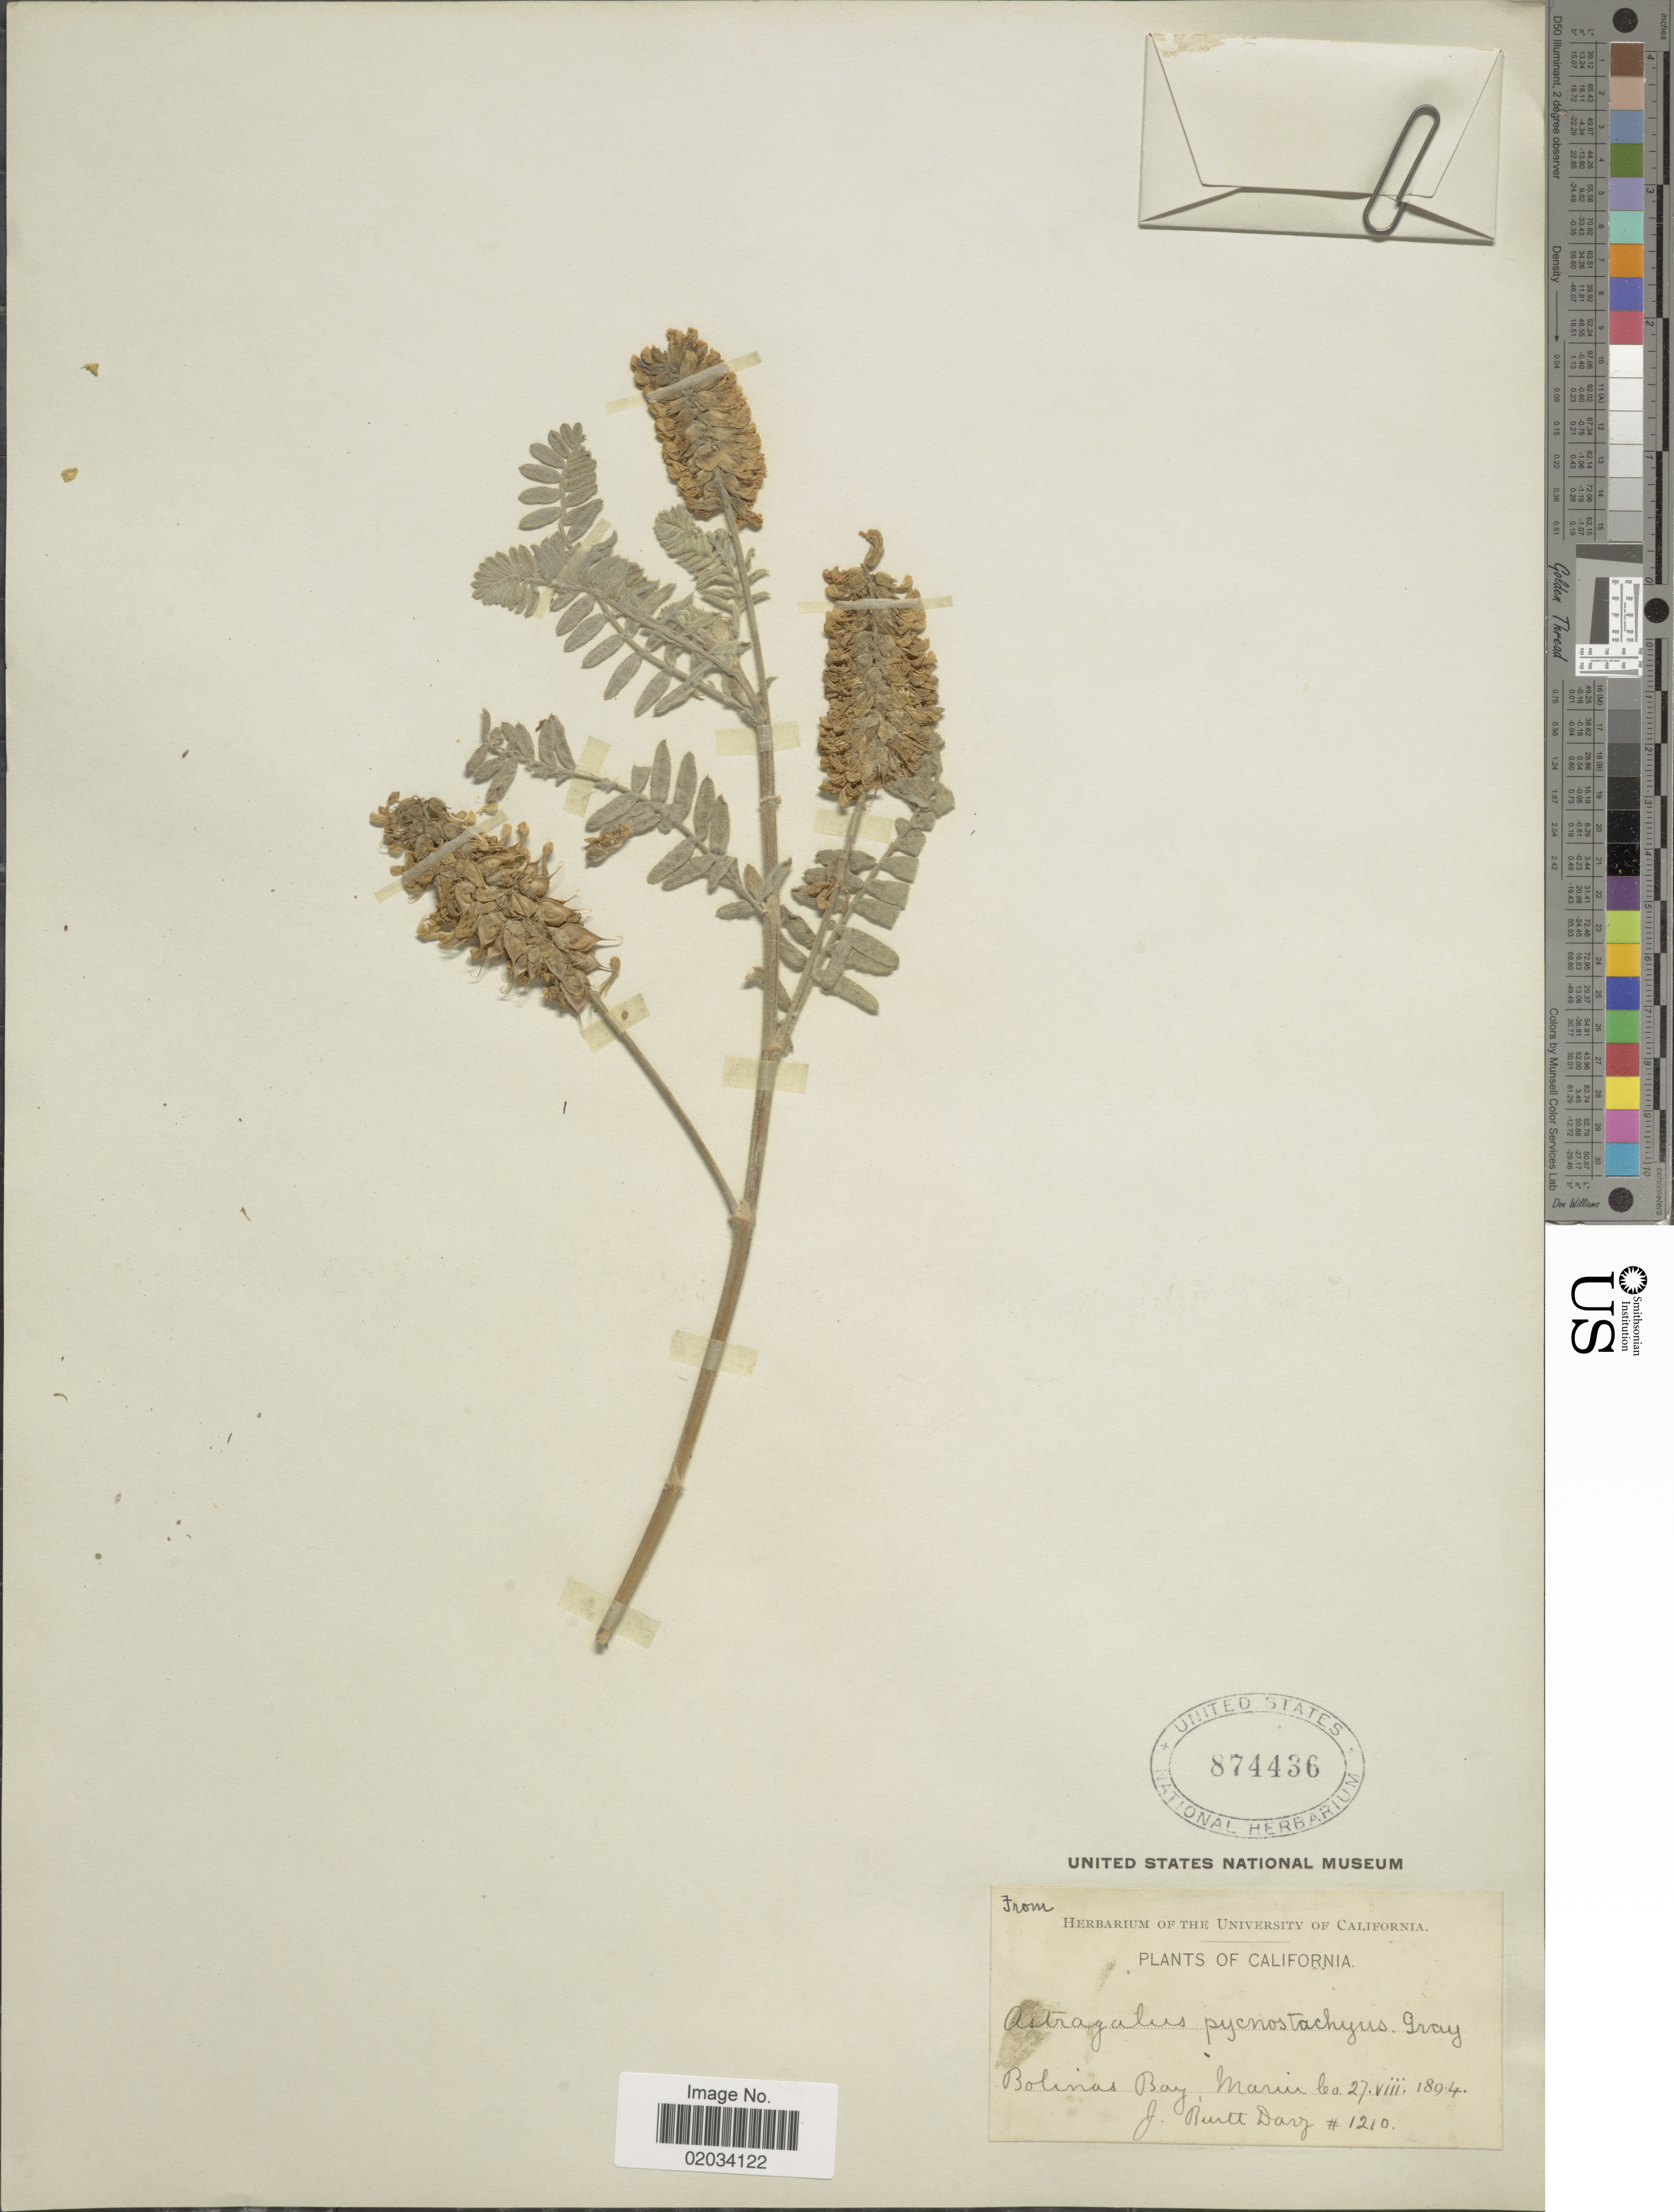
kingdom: Plantae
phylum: Tracheophyta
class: Magnoliopsida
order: Fabales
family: Fabaceae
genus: Astragalus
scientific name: Astragalus pycnostachius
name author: A. Gray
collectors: J. Burtt Davy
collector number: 1210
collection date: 1894-08-27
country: United States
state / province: California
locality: Bolinas Bay, Marim Co.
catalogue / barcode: US 874436